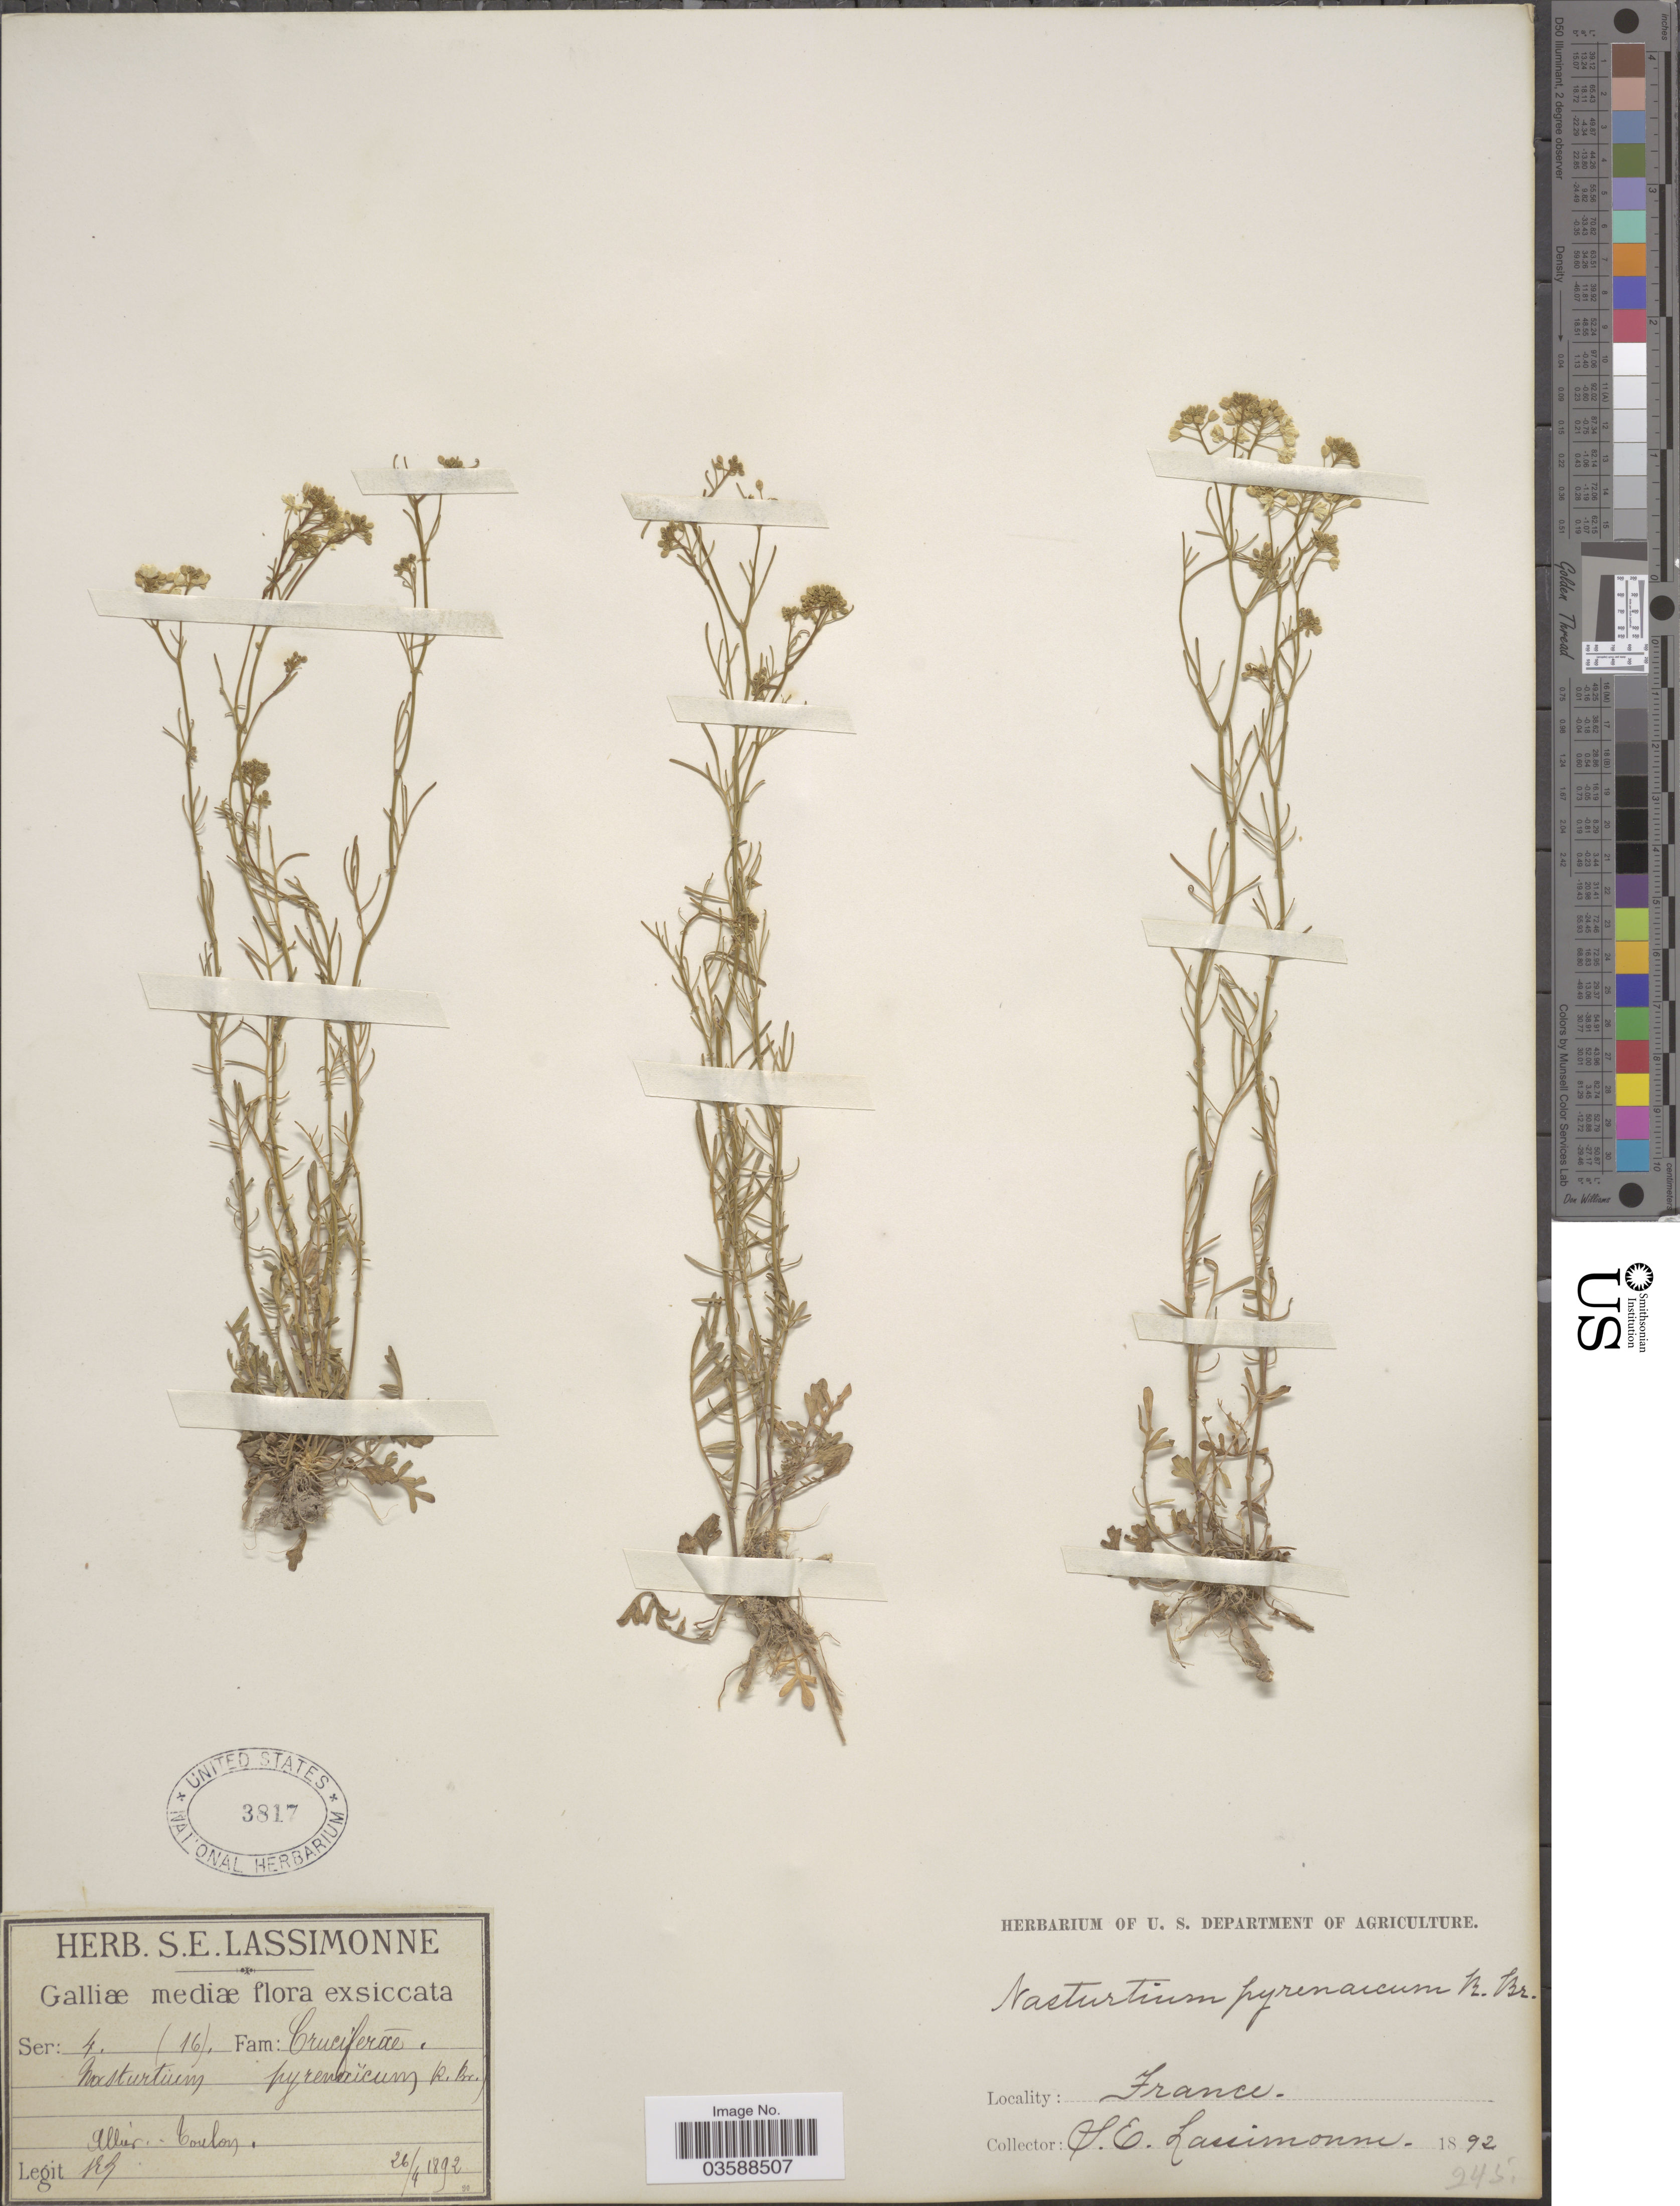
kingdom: Plantae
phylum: Tracheophyta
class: Magnoliopsida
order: Brassicales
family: Brassicaceae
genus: Rorippa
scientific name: Rorippa pyrenaica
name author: (All.) Rchb.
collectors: S. Lassimonne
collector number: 245 ?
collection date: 1892-04-26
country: France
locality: Galliæ mediæ [unsure placement] Allier- Toulon.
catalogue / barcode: US 3817